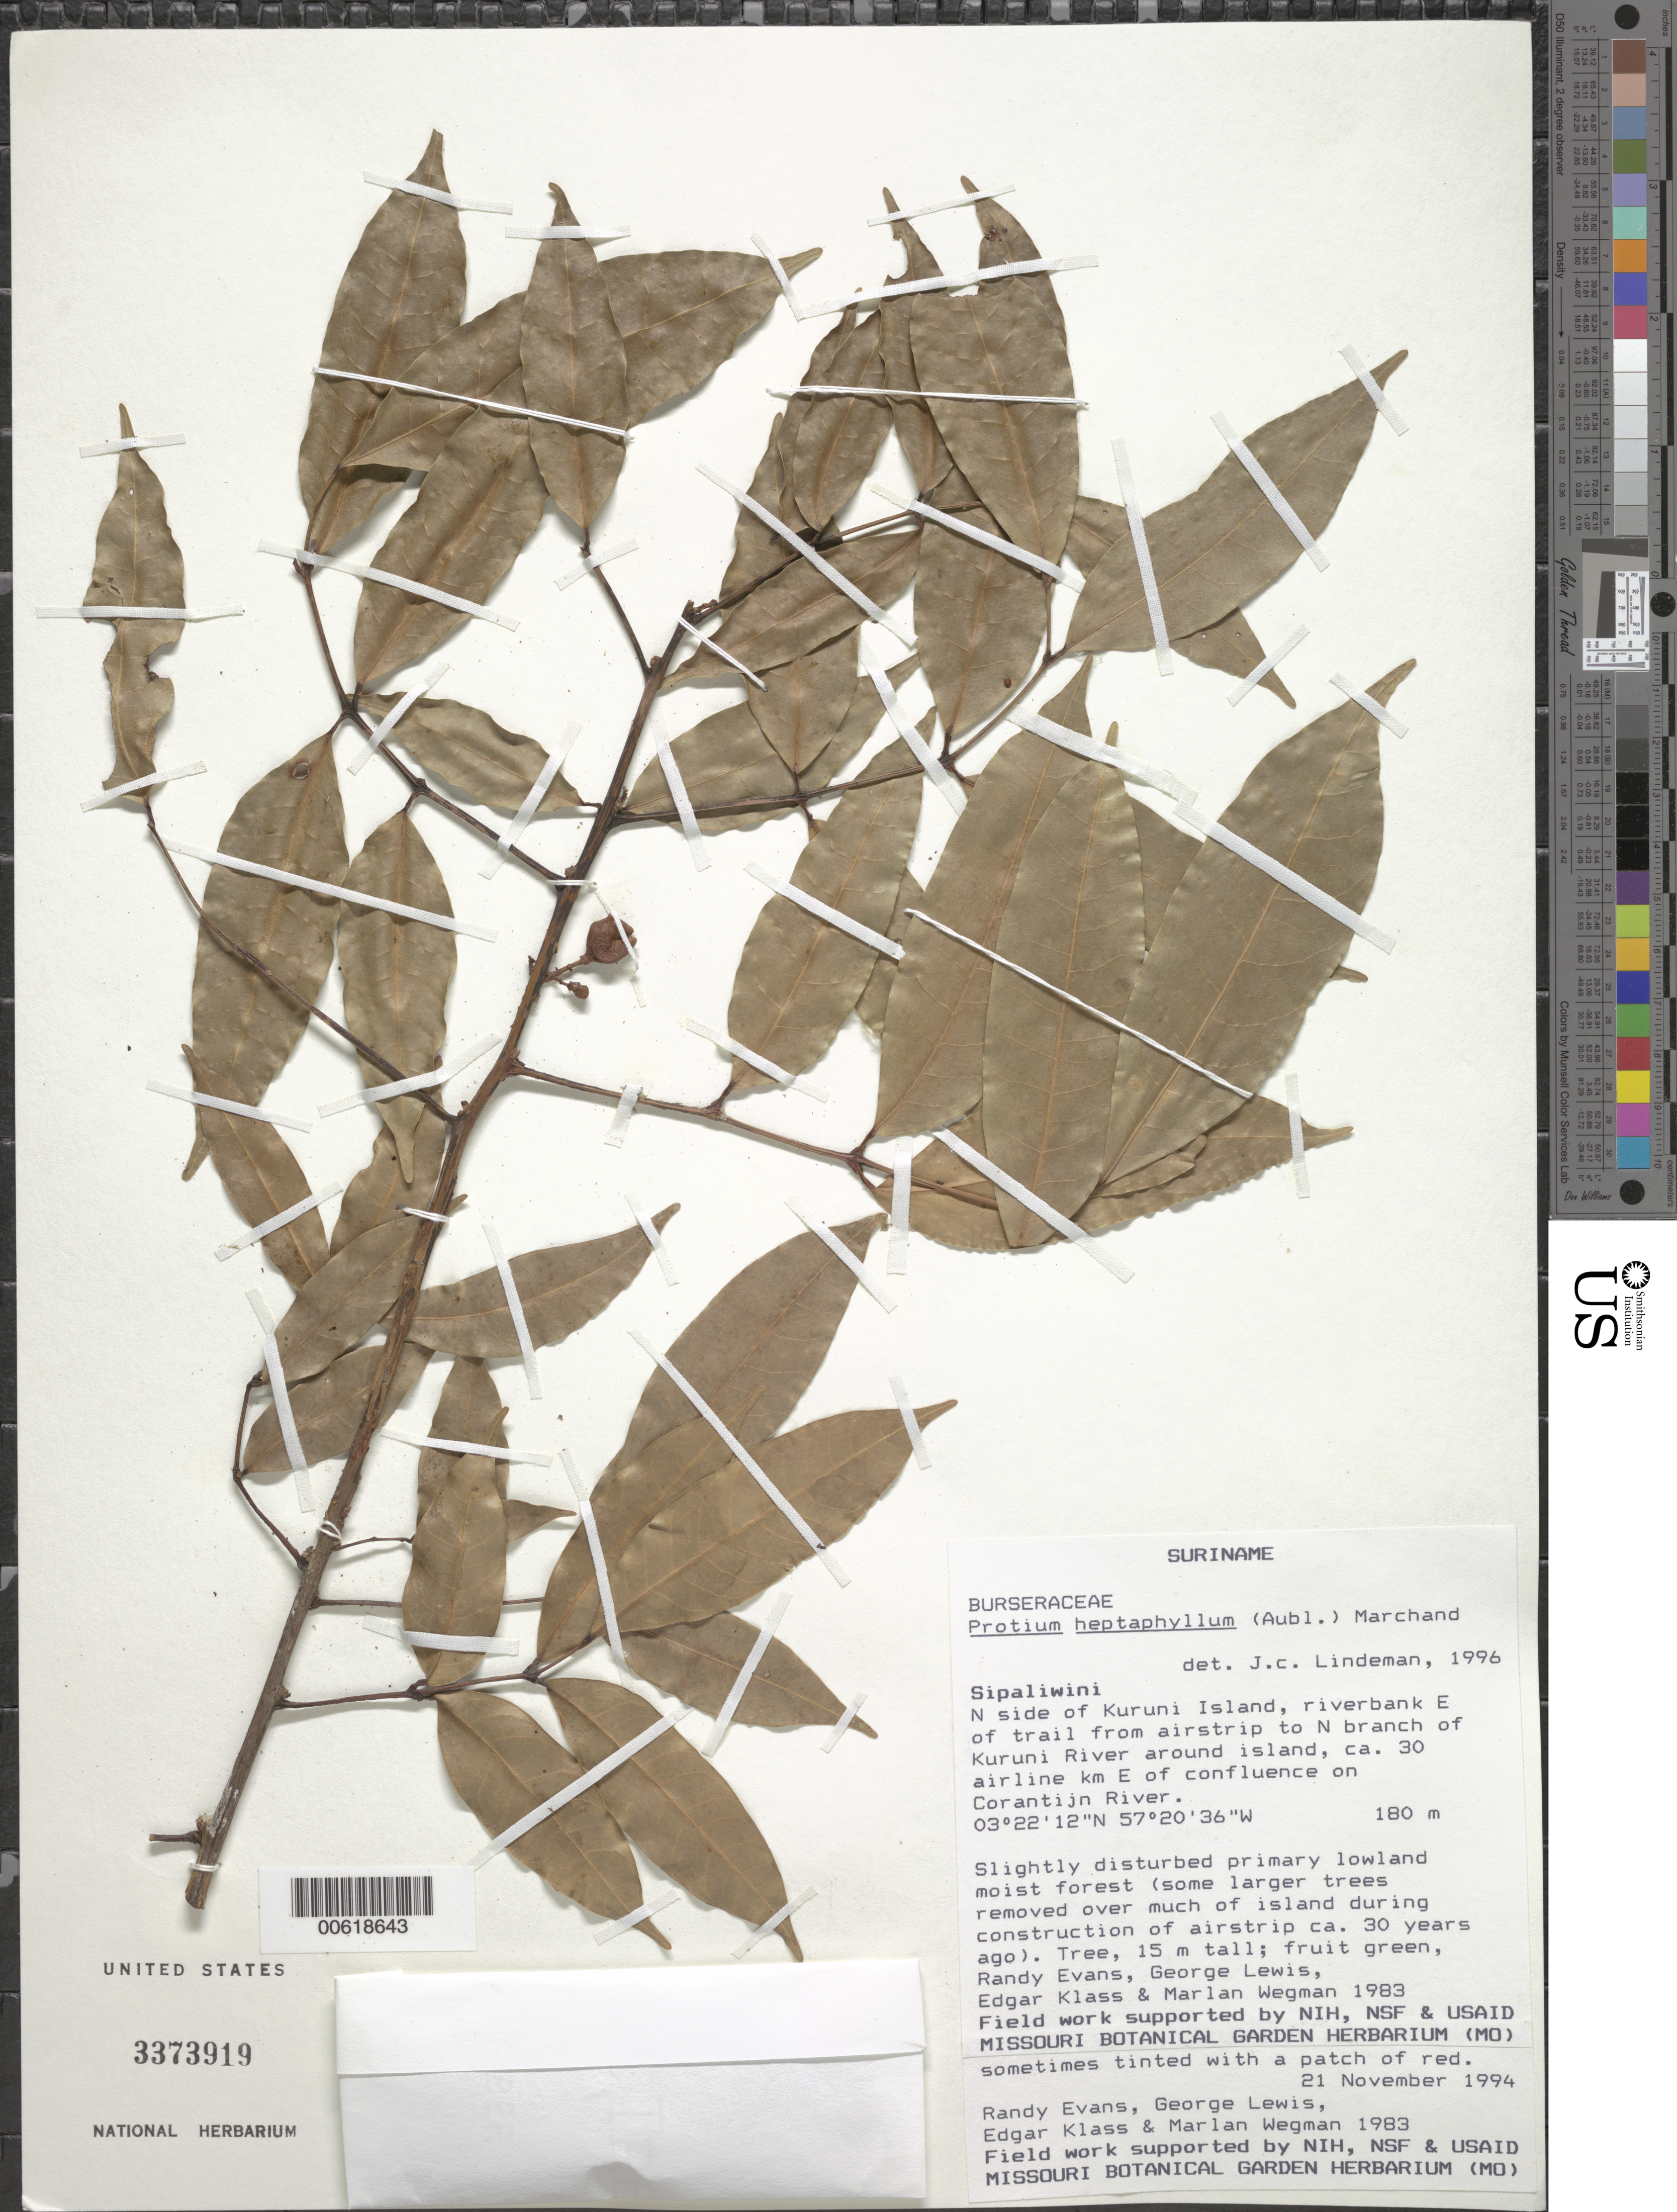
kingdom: Plantae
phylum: Tracheophyta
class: Magnoliopsida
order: Sapindales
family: Burseraceae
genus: Protium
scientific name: Protium heptaphyllum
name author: (Aubl.) Marchand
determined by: Lindeman, J. C.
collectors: R. Evans, G. Lewis, E. Klass & M. Wegman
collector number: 1983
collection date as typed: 21-Nov-94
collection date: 1994-11-21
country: Suriname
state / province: Sipaliwini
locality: Kuruni Island, N side, E of trail from airstrip to N branch of Kuruni R., ca 30 airline km E of confluence on Corantijn R.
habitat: Slightly disturbed primary lowland moist forest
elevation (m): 180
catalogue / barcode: US 3373919